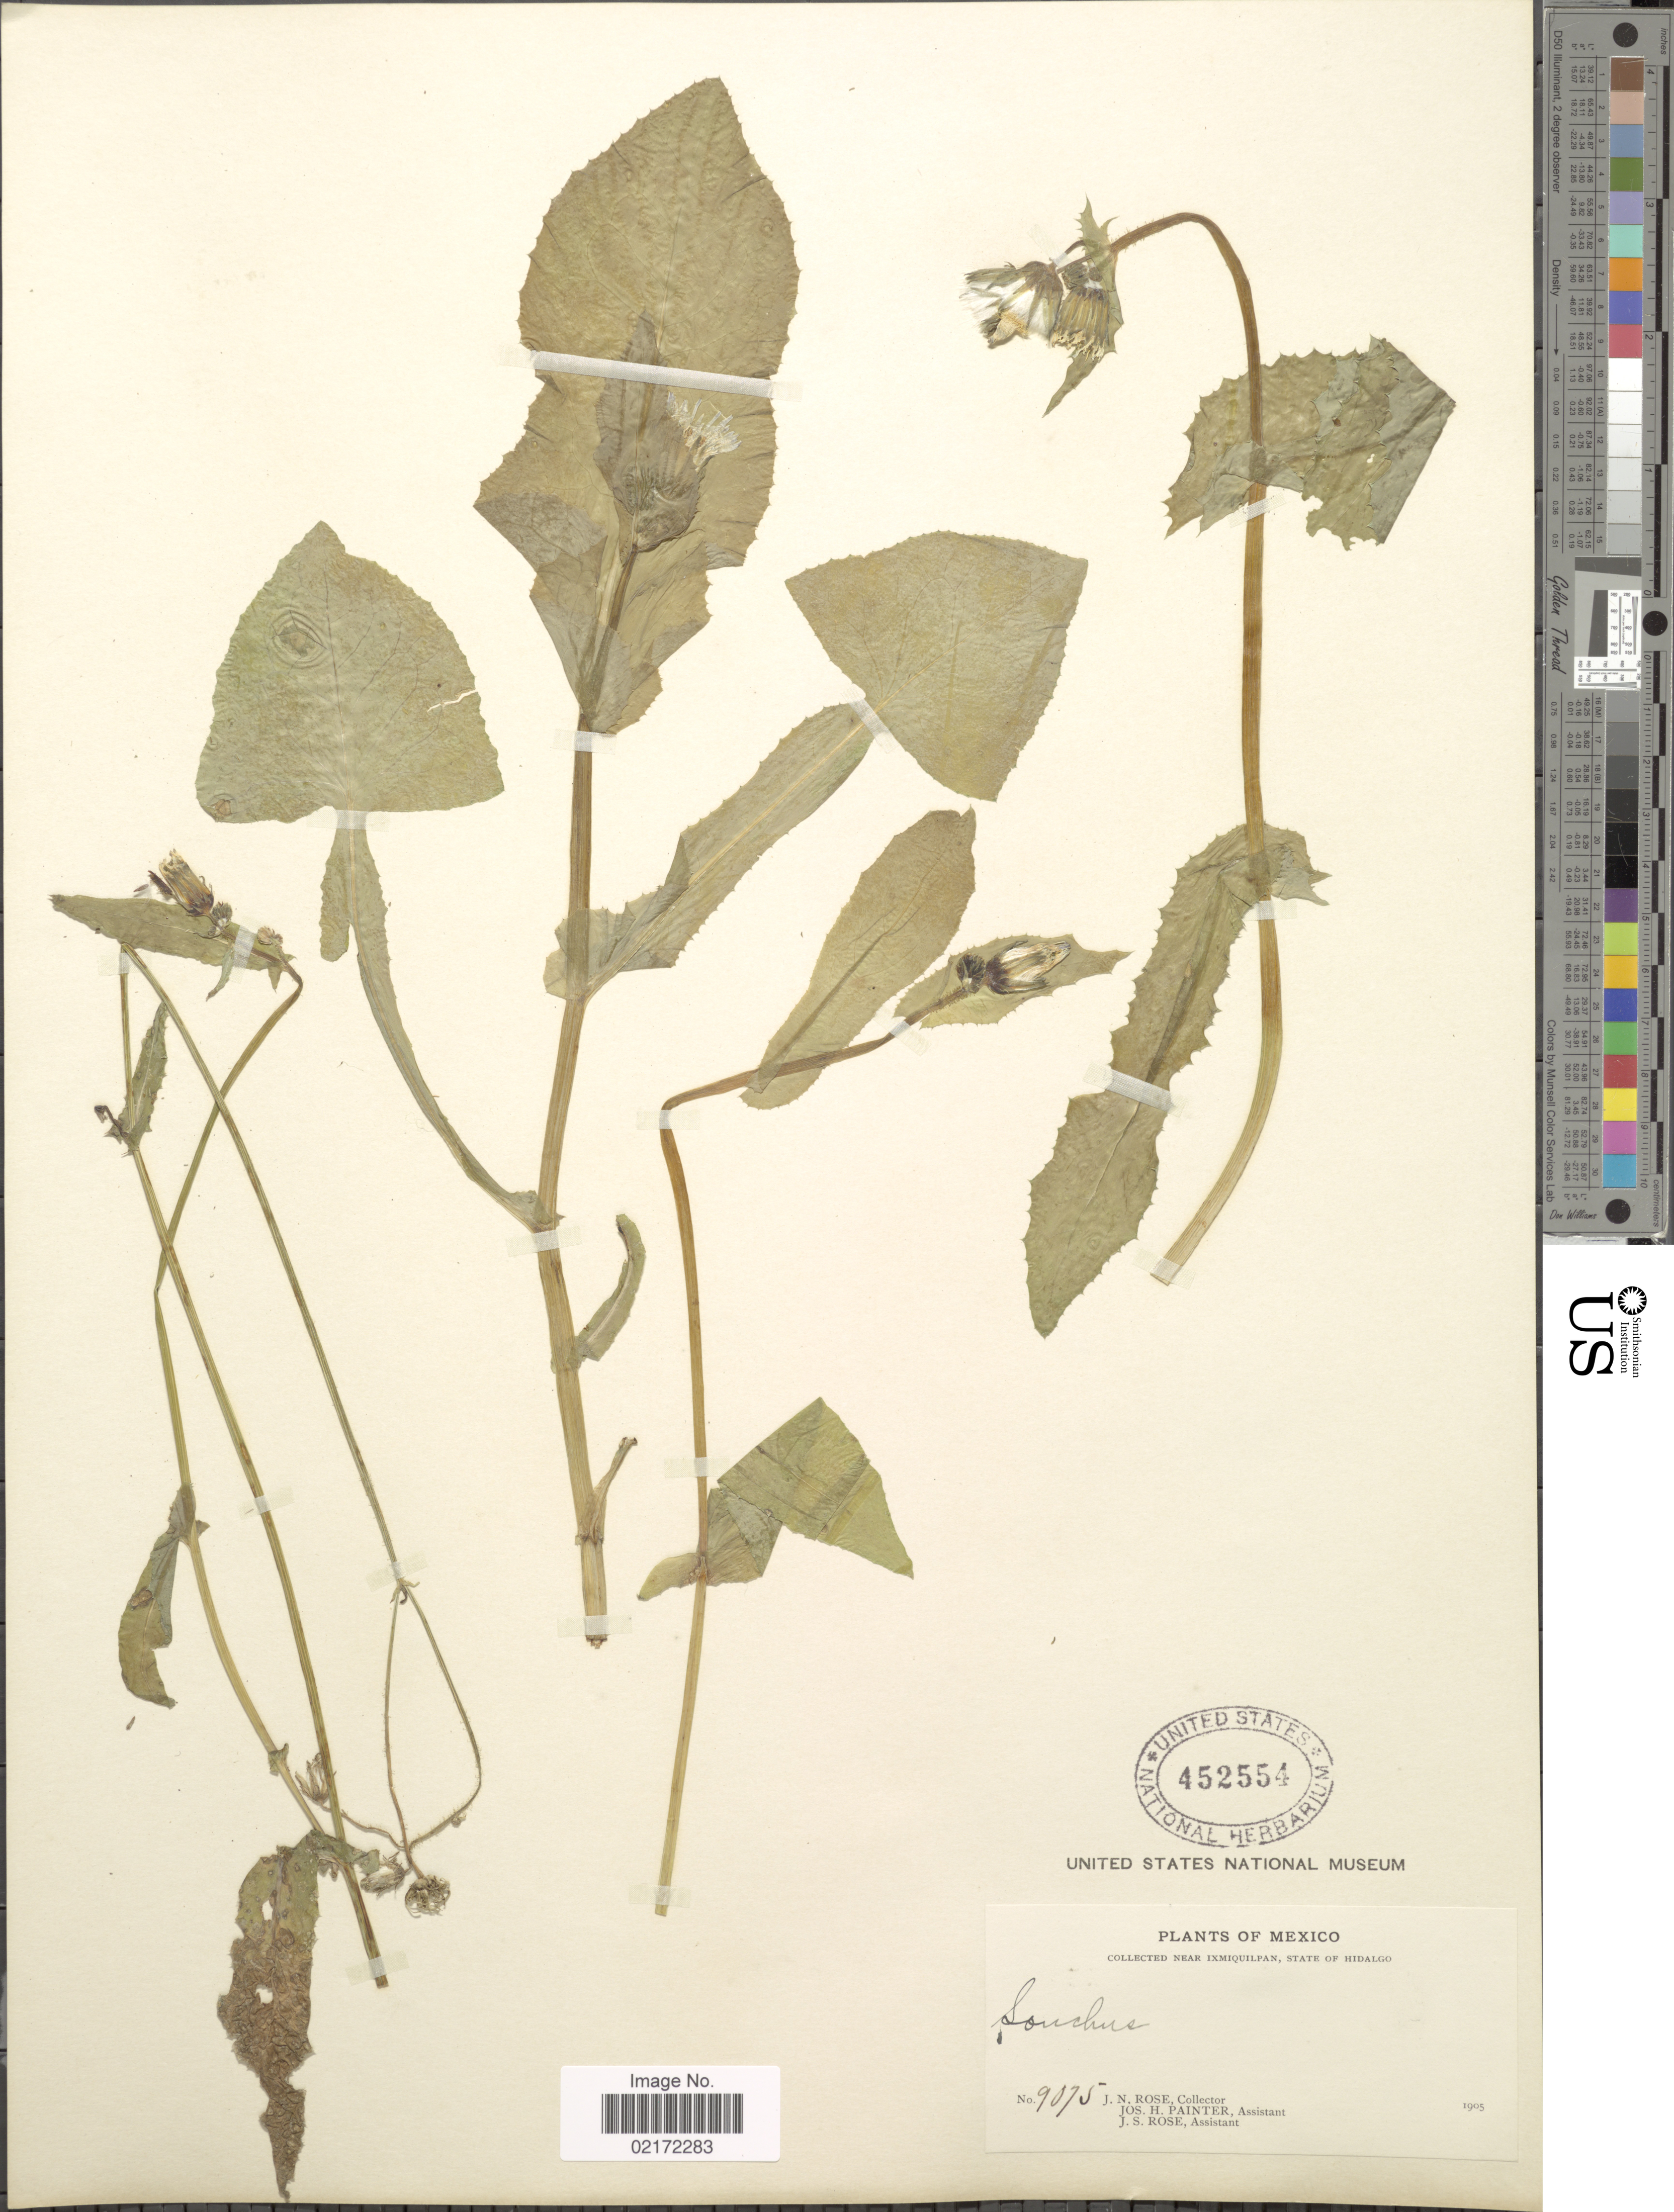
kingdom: Plantae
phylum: Tracheophyta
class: Magnoliopsida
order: Asterales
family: Asteraceae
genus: Sonchus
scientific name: Sonchus sp.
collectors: J. N. Rose, J. H. Painter & J. S. Rose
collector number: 9075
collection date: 1905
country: Mexico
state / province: Hidalgo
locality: Near Ixmiquilpan, State of Hidalgo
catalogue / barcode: US 452554